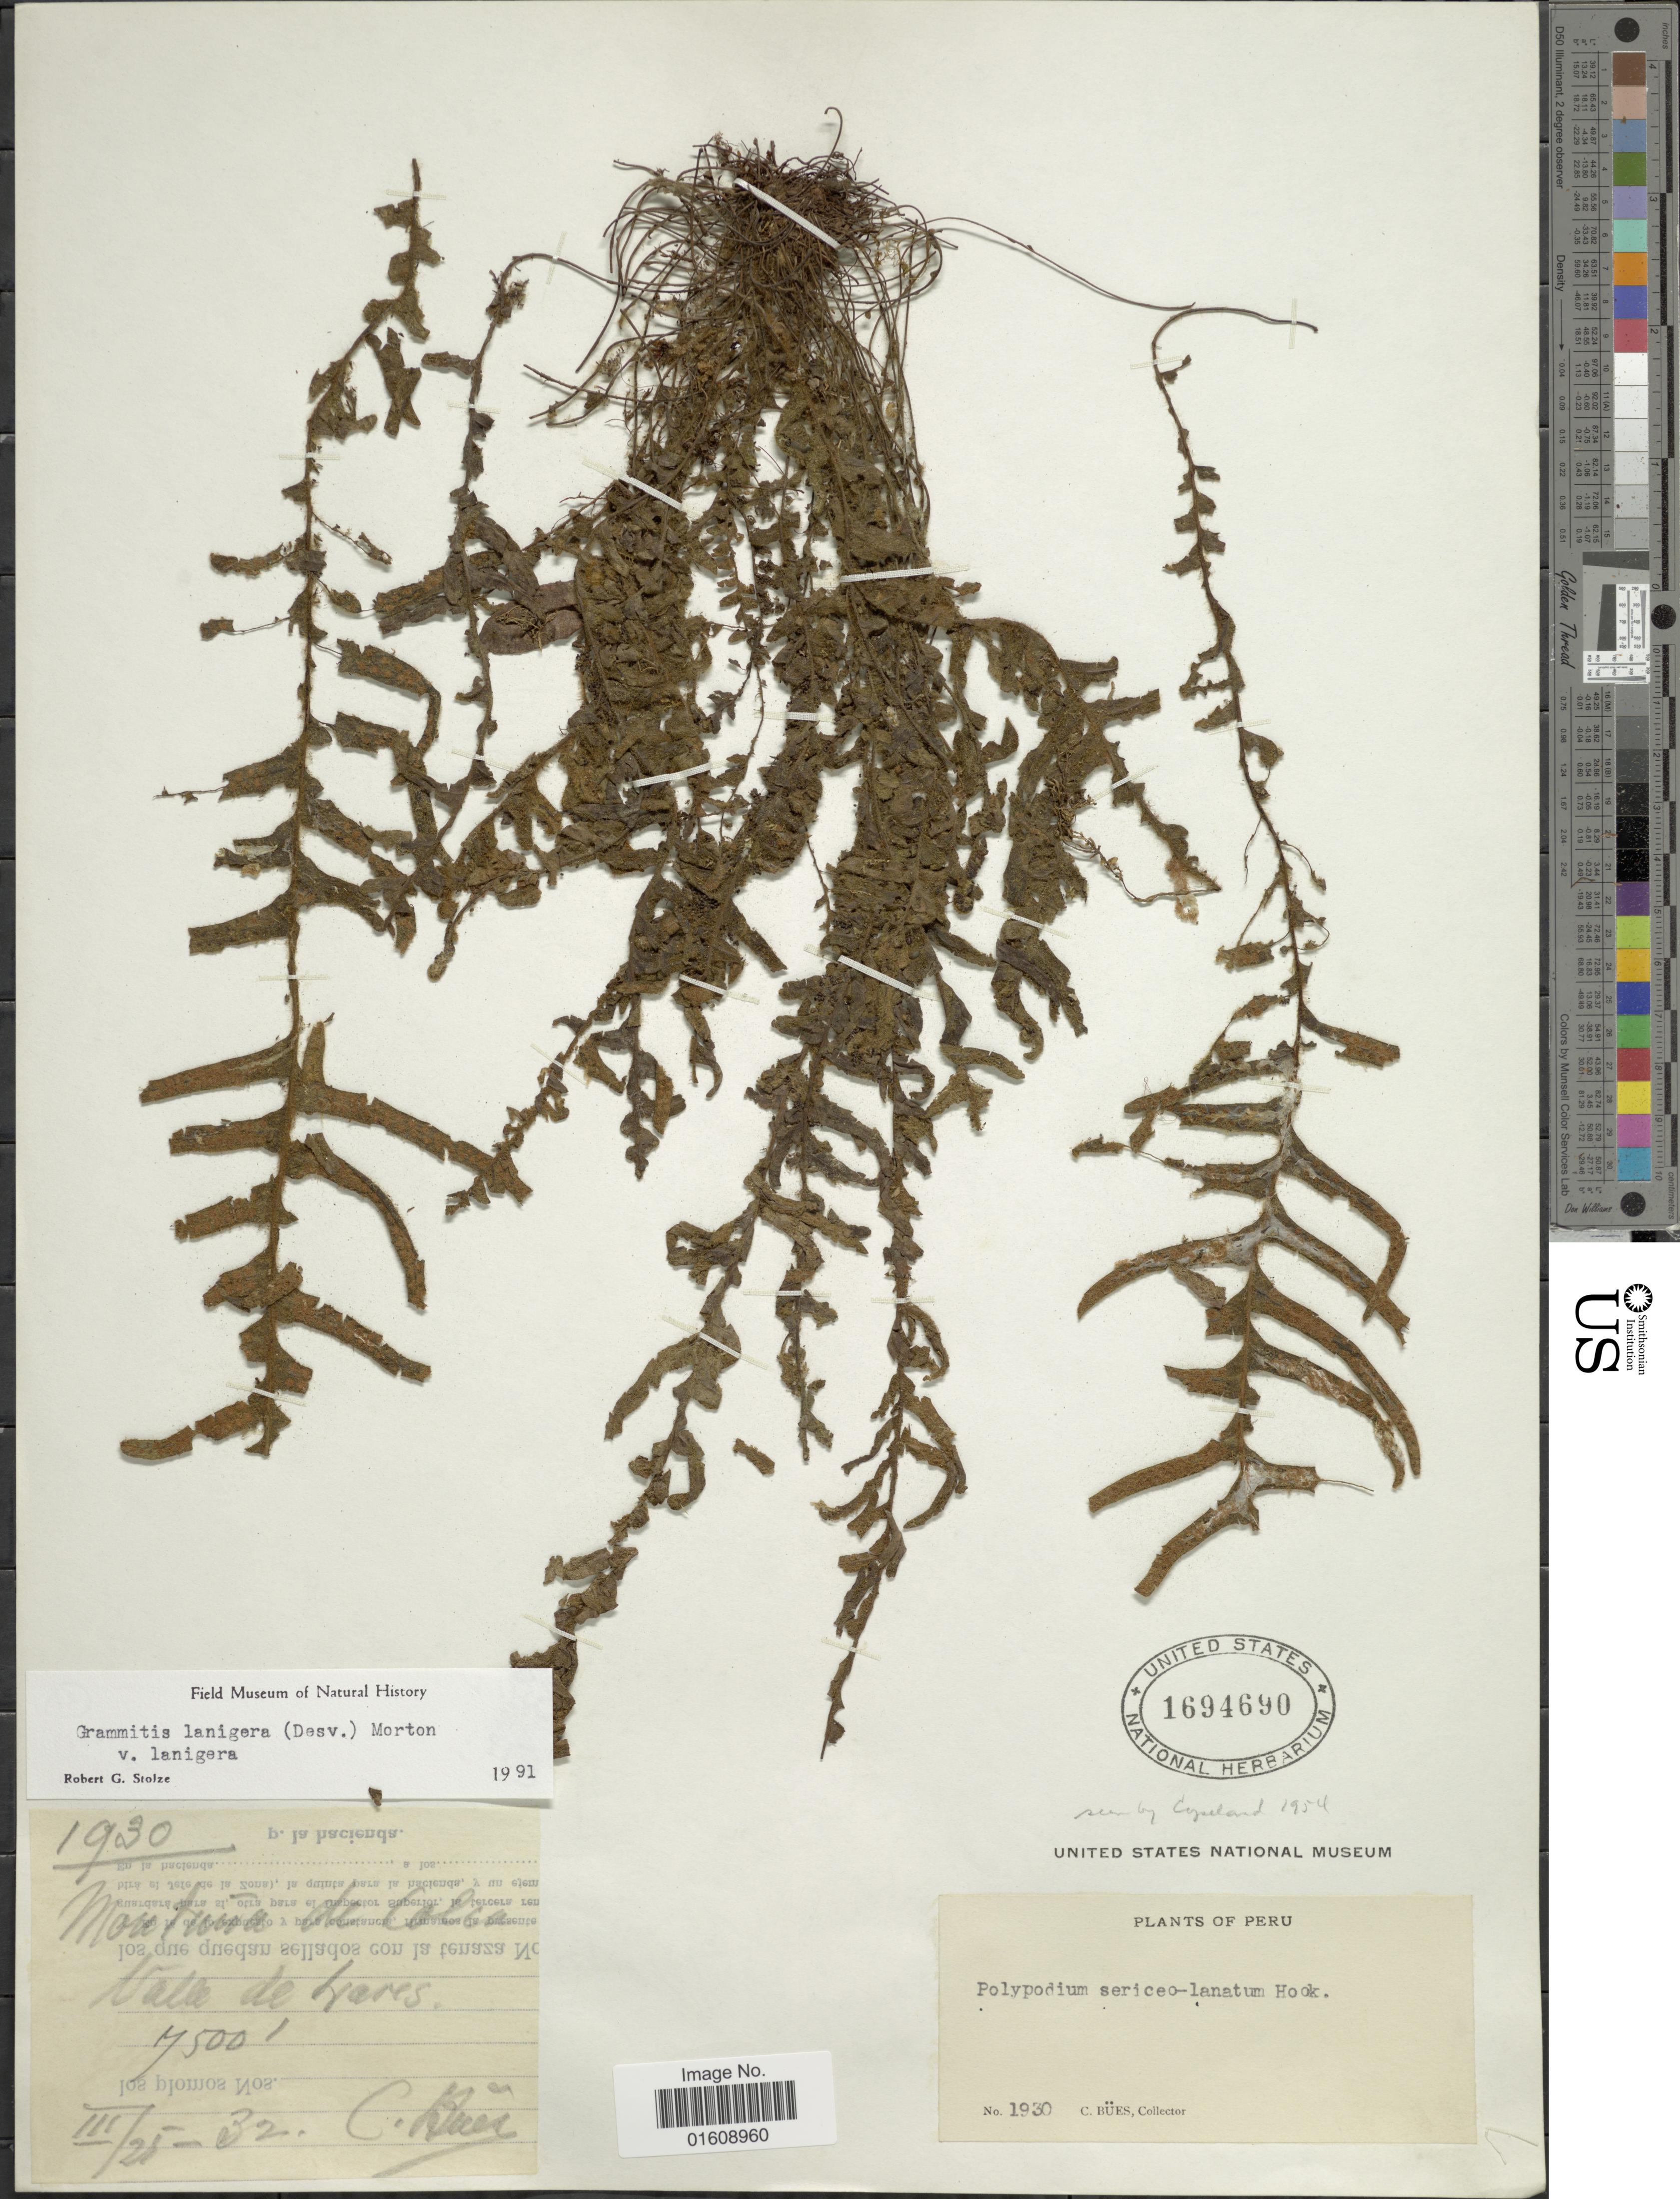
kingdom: Plantae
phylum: Tracheophyta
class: Polypodiopsida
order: Polypodiales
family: Polypodiaceae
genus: Alansmia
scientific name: Alansmia lanigera var. lanigera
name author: (Desv.) Moguel & M. Kessler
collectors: C. Bues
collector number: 1930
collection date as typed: Transcribed d/m/y: 25/3/32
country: Peru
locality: Peru, Montana de Claca Valle de Hares.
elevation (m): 2286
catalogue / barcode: US 1694690